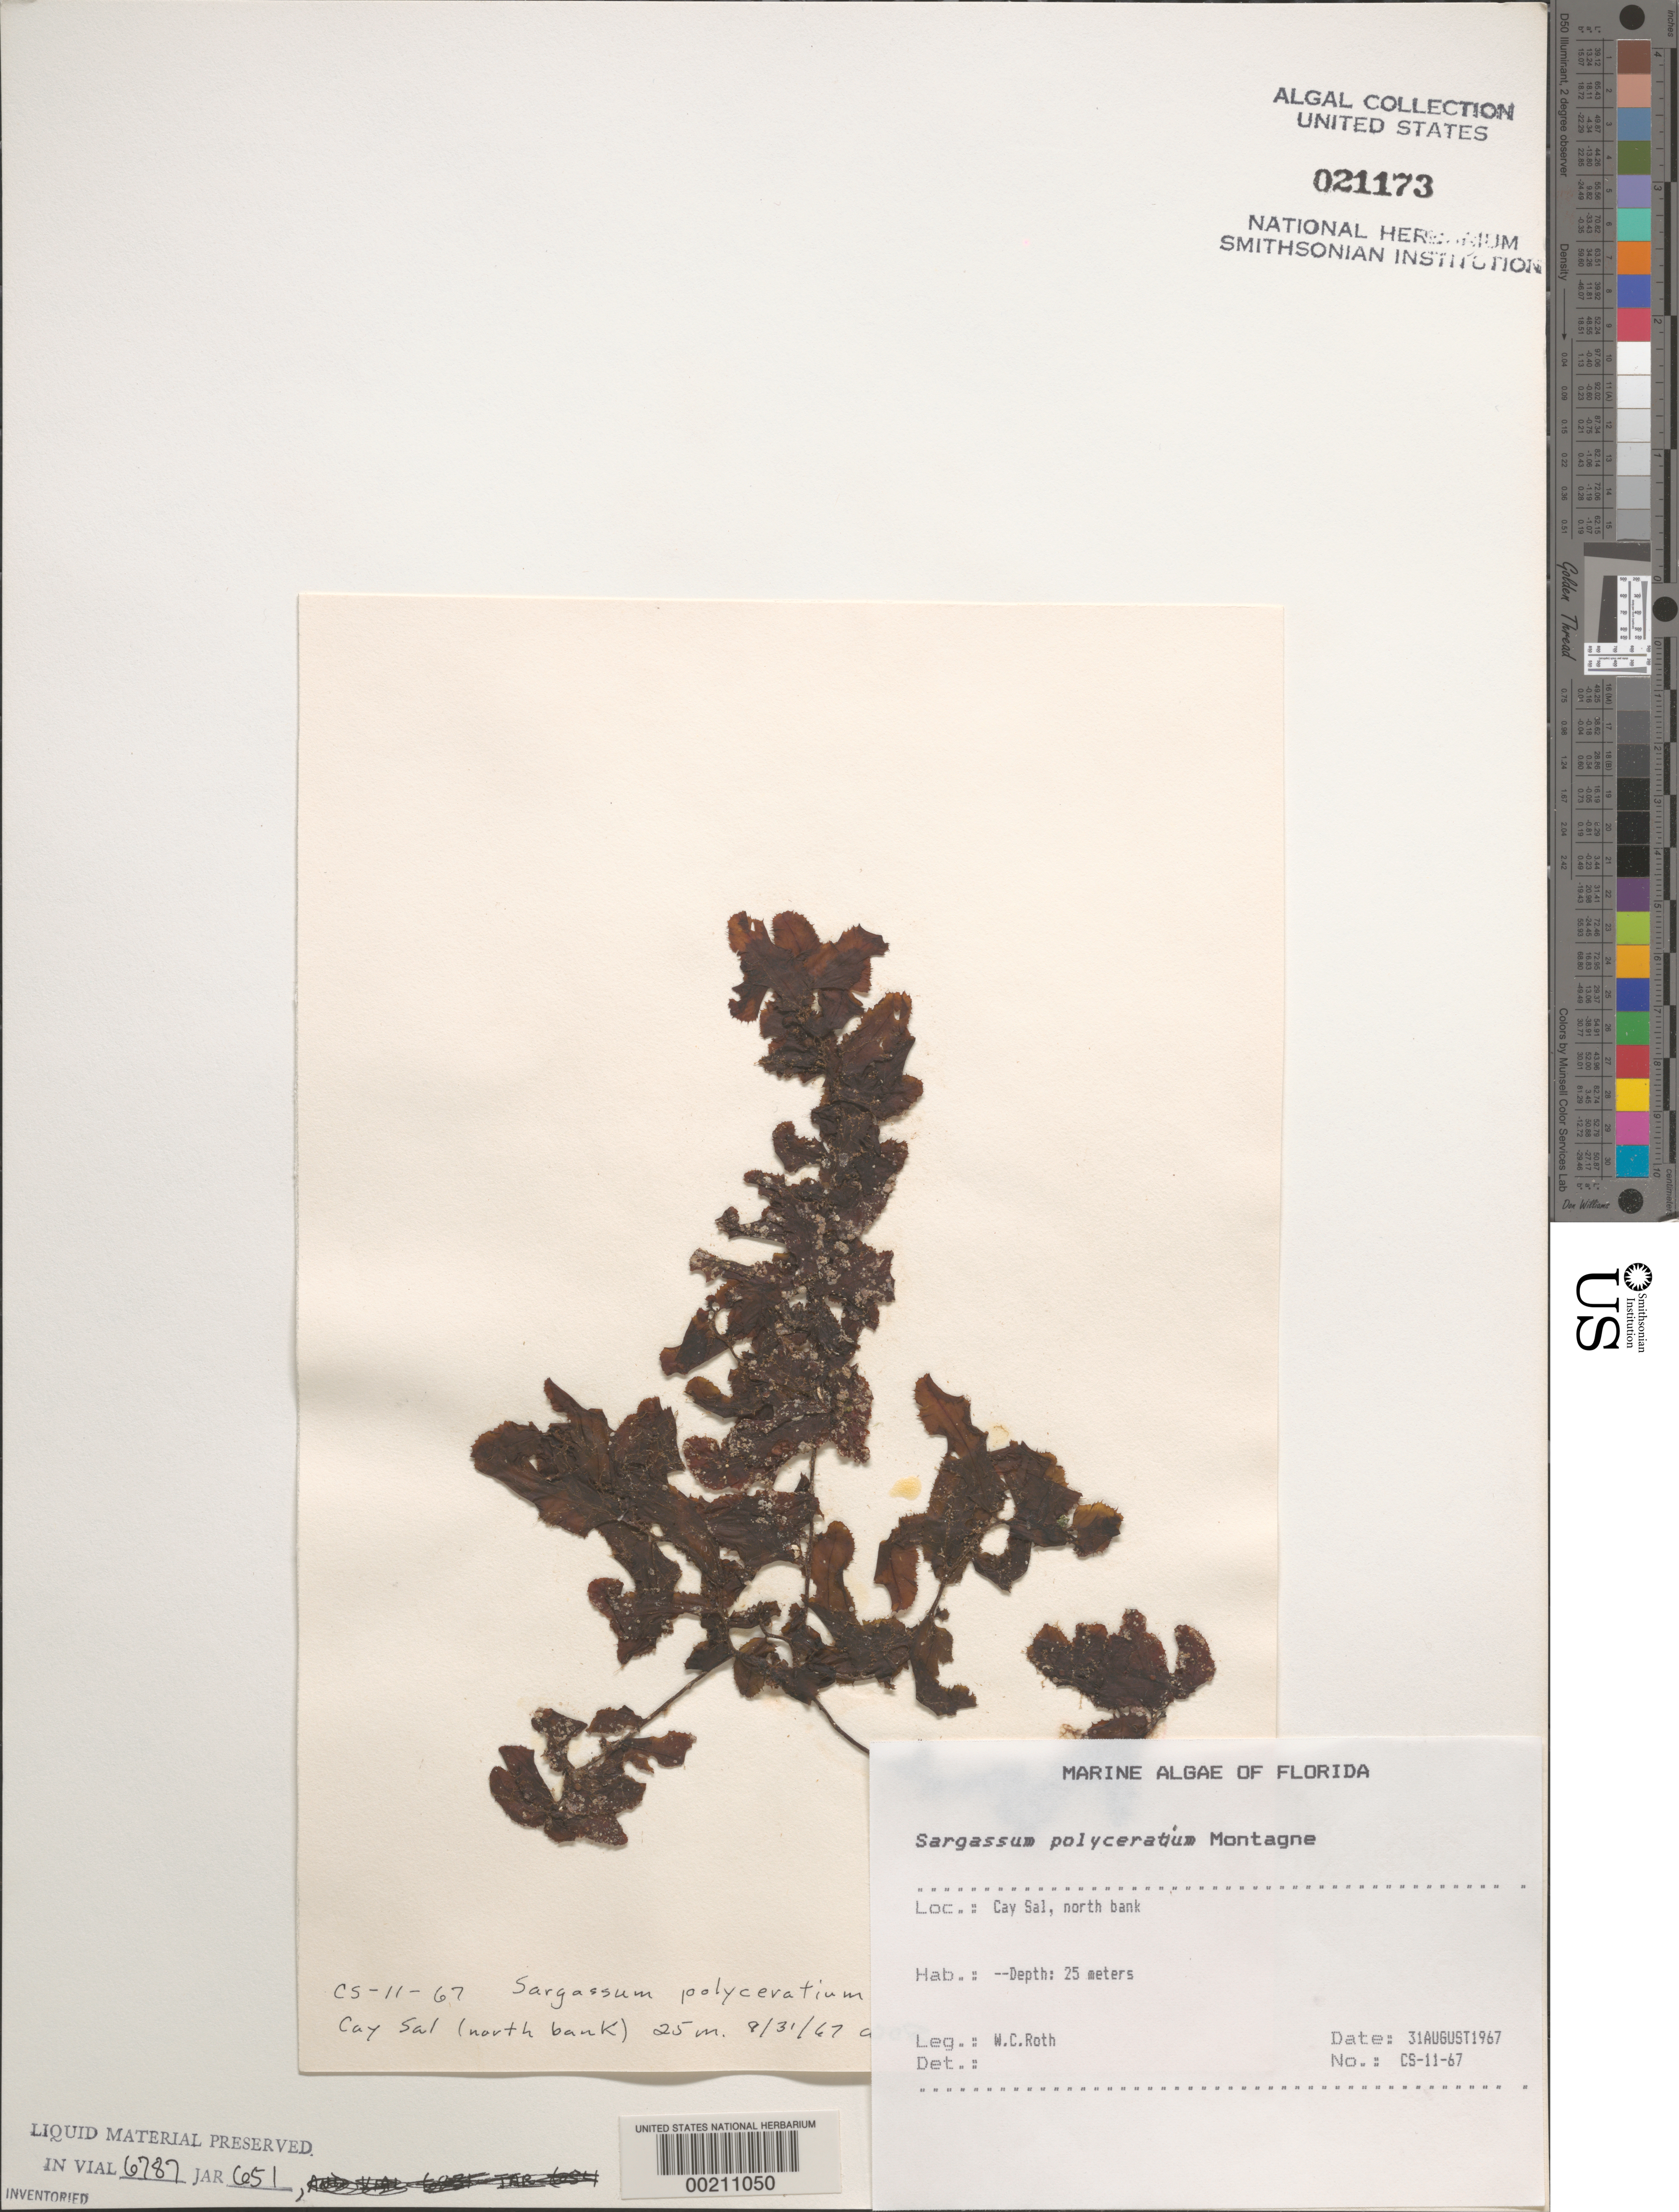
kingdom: Chromista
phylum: Ochrophyta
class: Phaeophyceae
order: Fucales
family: Sargassaceae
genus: Sargassum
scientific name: Sargassum polyceratium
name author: Mont.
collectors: W. C. Roth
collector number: Cs-11-67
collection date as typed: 31 Aug 1967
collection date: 1967-08-31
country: United States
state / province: Florida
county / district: Monroe County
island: Cay Sal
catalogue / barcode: US 21173